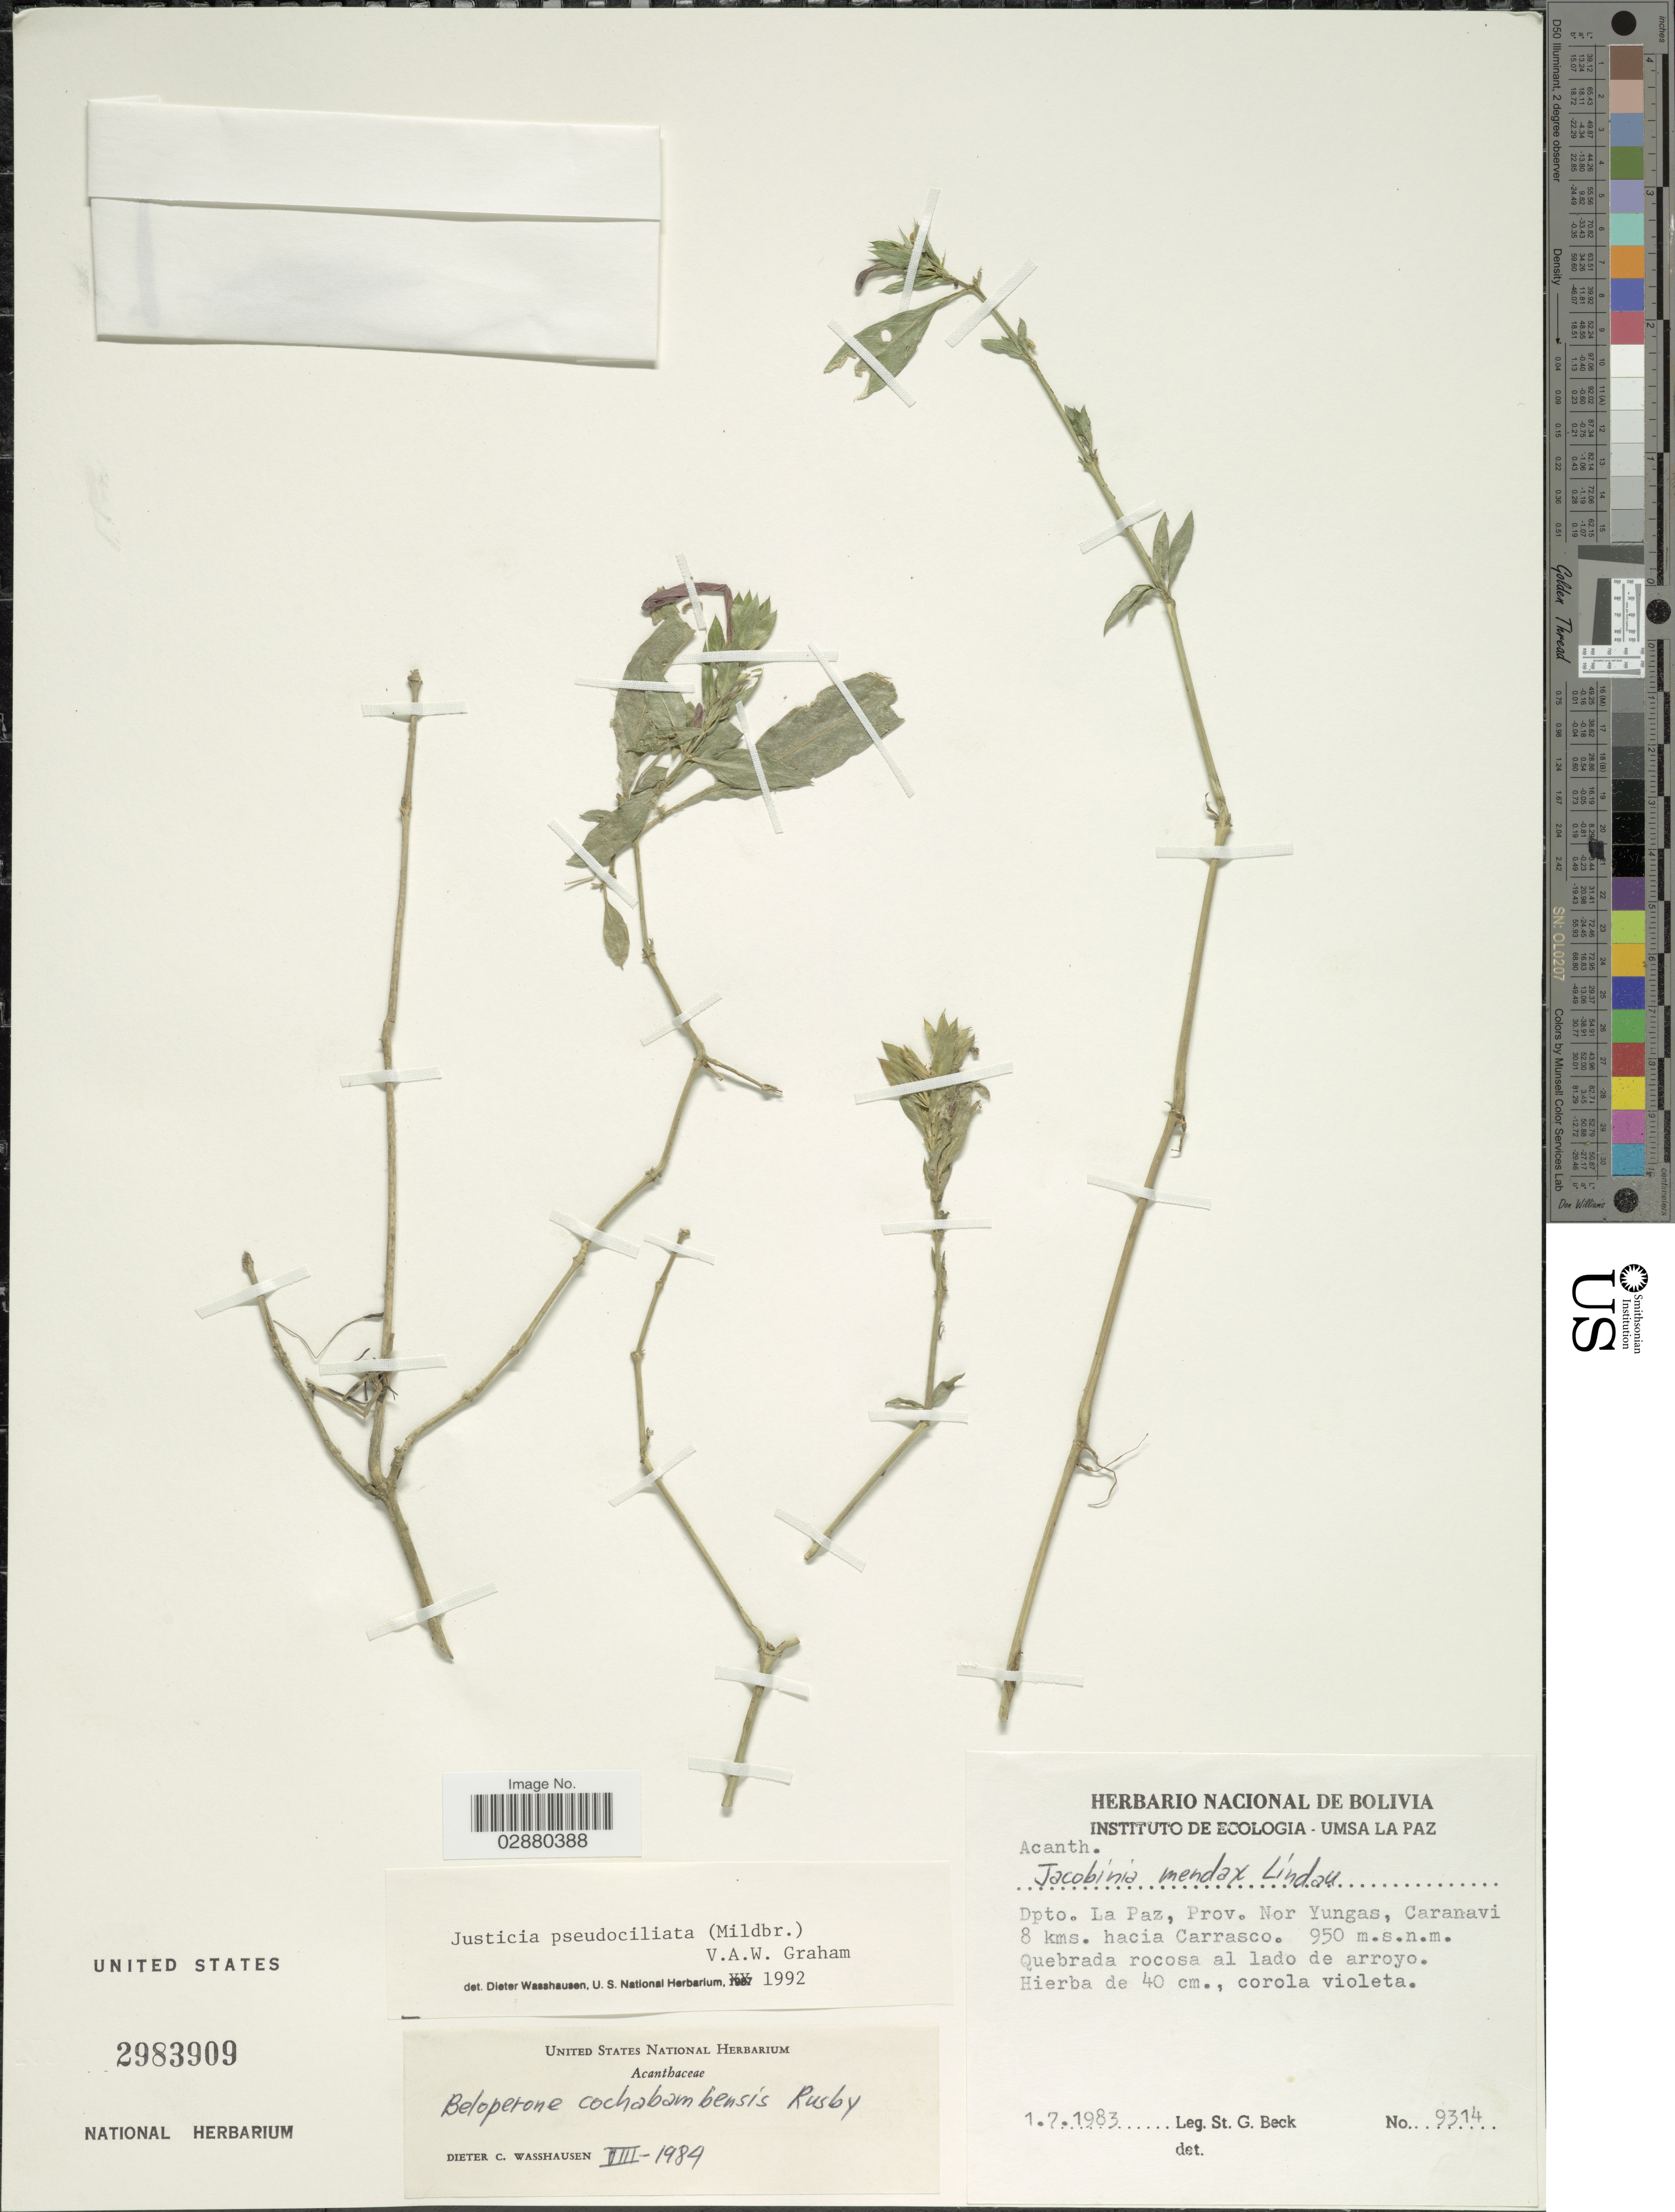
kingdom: Plantae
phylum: Tracheophyta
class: Magnoliopsida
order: Lamiales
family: Acanthaceae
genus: Justicia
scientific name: Justicia ramulosa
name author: (Morong) V.A.W. Graham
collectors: S. G. Beck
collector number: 9314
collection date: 1983-07-01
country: Bolivia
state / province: La Paz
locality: Dpto. La Paz, Prov. Nor Yungas, Caranavi 8 kms. hacia Carrasco.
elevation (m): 950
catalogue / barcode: US 2983909